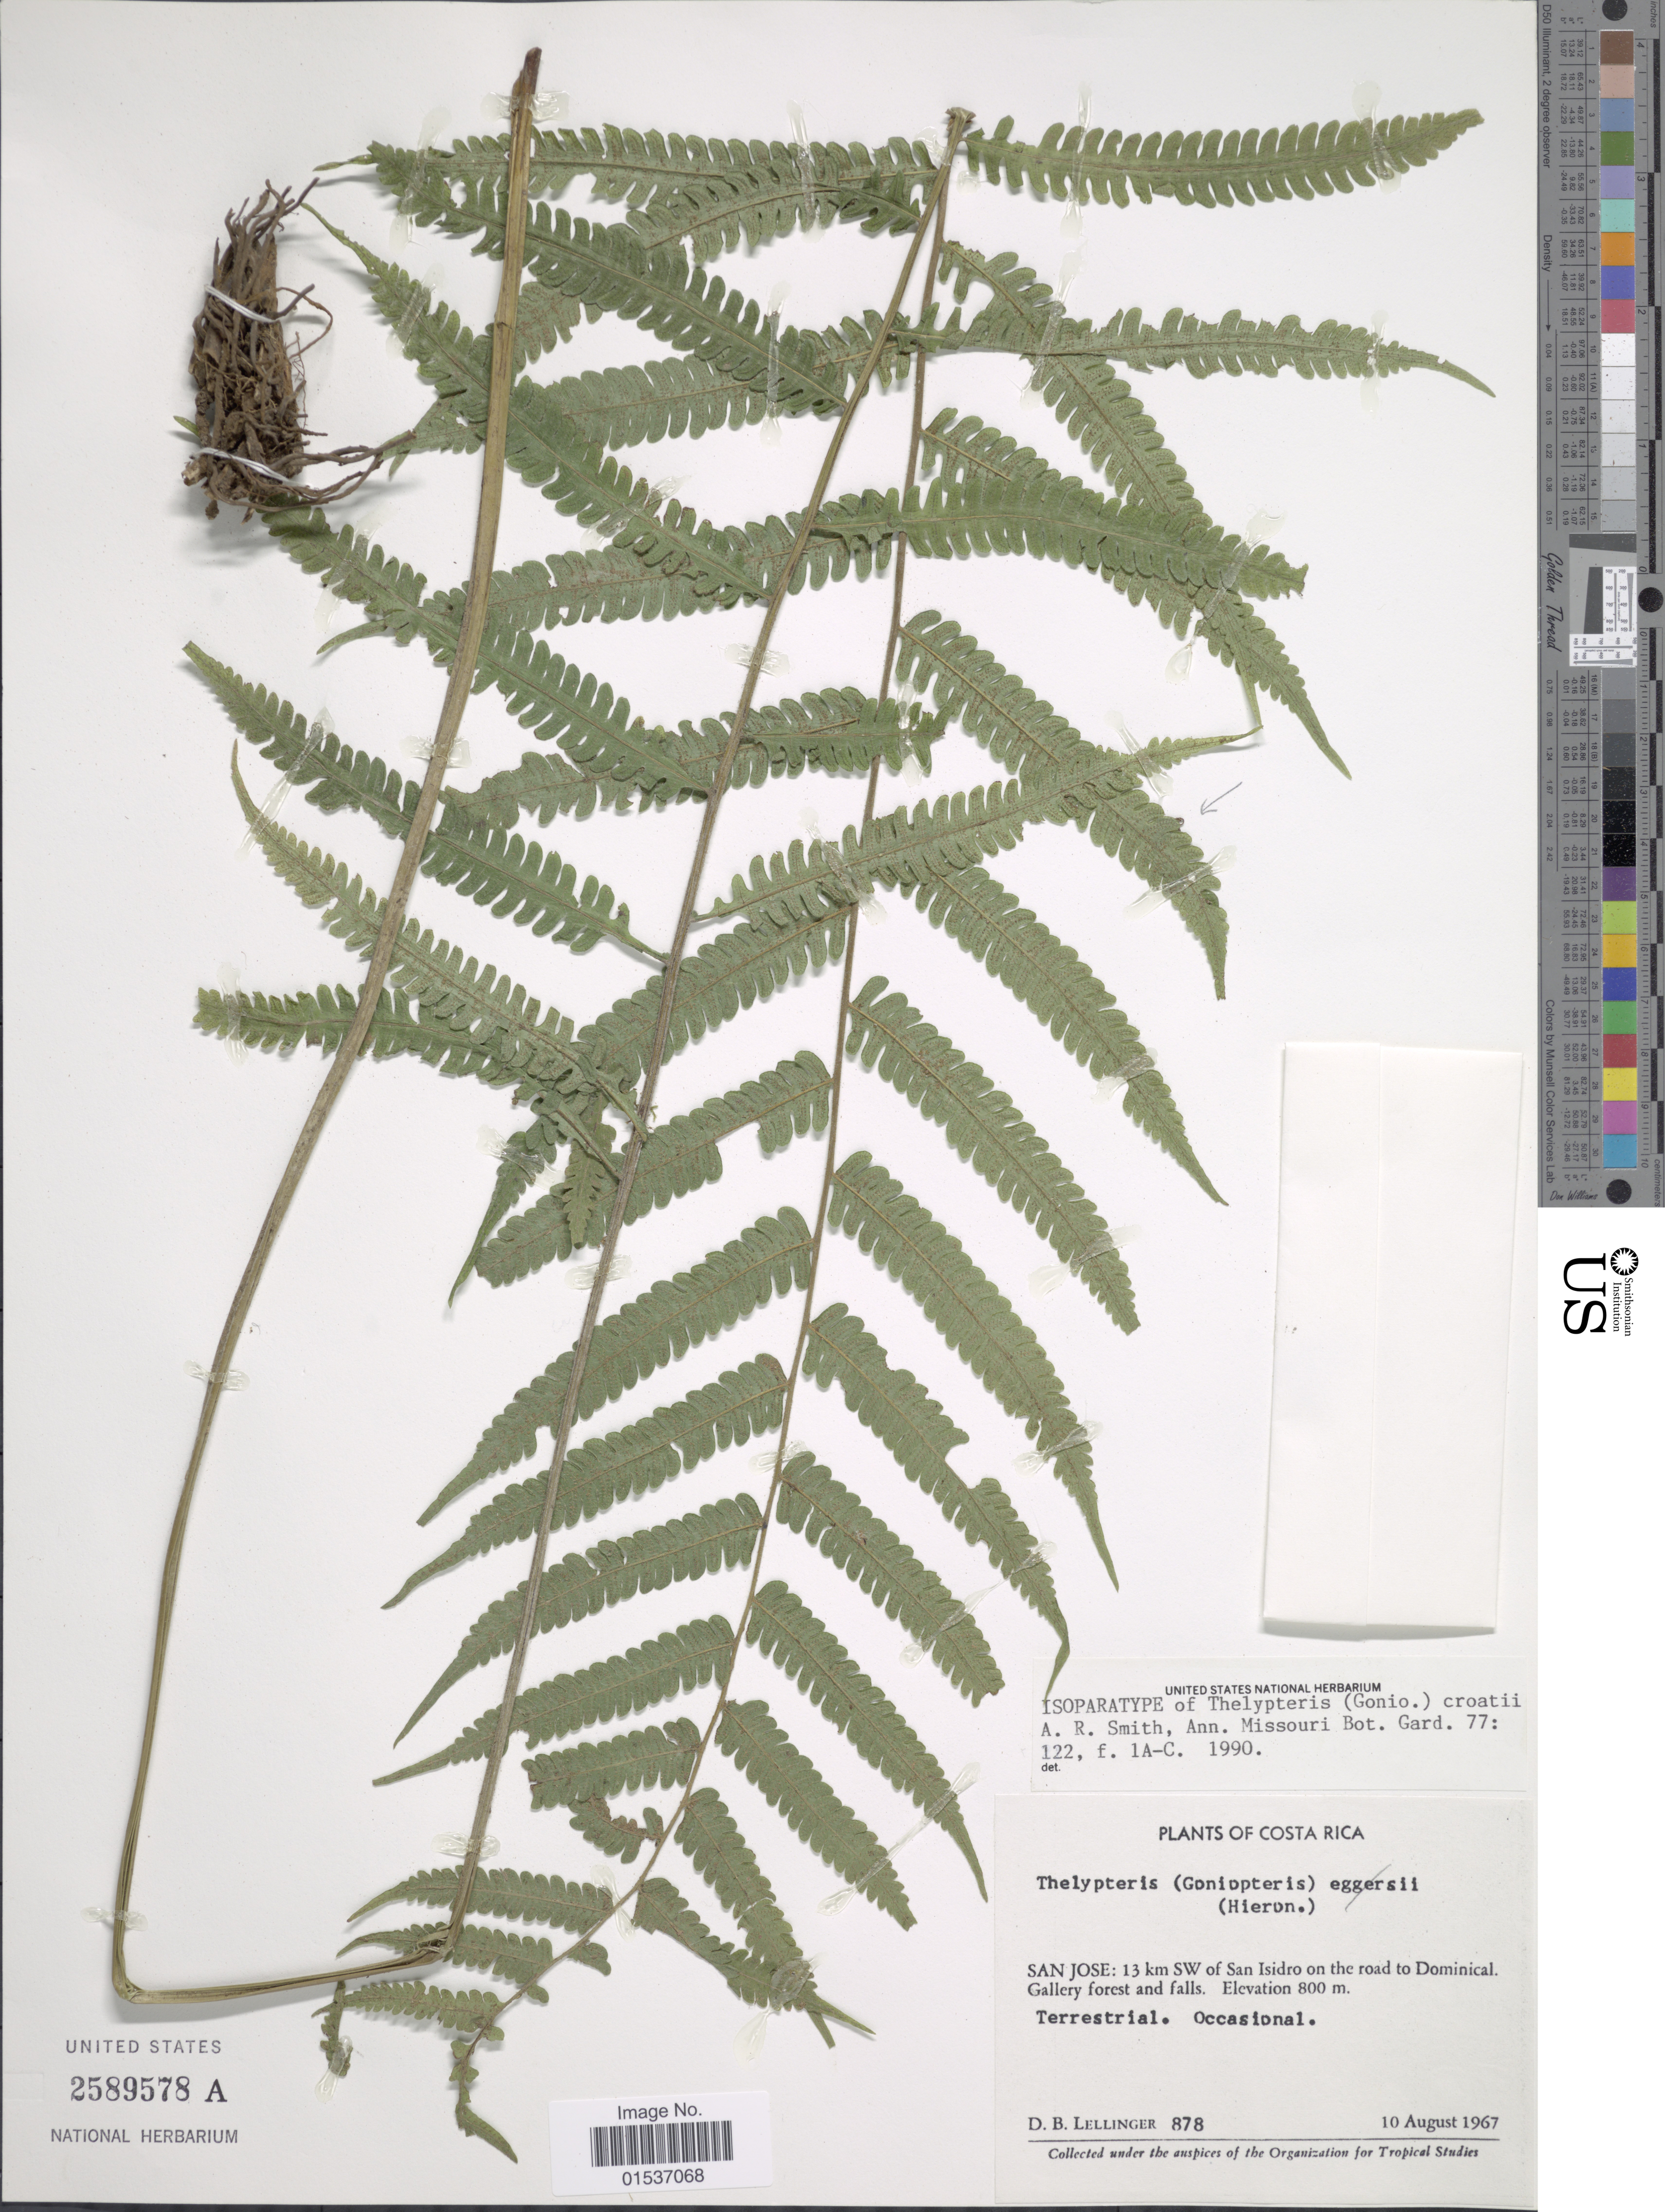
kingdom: Plantae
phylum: Tracheophyta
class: Polypodiopsida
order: Polypodiales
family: Thelypteridaceae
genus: Thelypteris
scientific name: Thelypteris croatii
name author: A.R. Sm.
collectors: D. B. Lellinger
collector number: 878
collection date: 1967-08-10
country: Costa Rica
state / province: San José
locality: Costa Rica. San Jose: 13 km SW of San Isidoro on the road to Dominical Gallery forest and falls.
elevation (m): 800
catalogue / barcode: US 2589578A